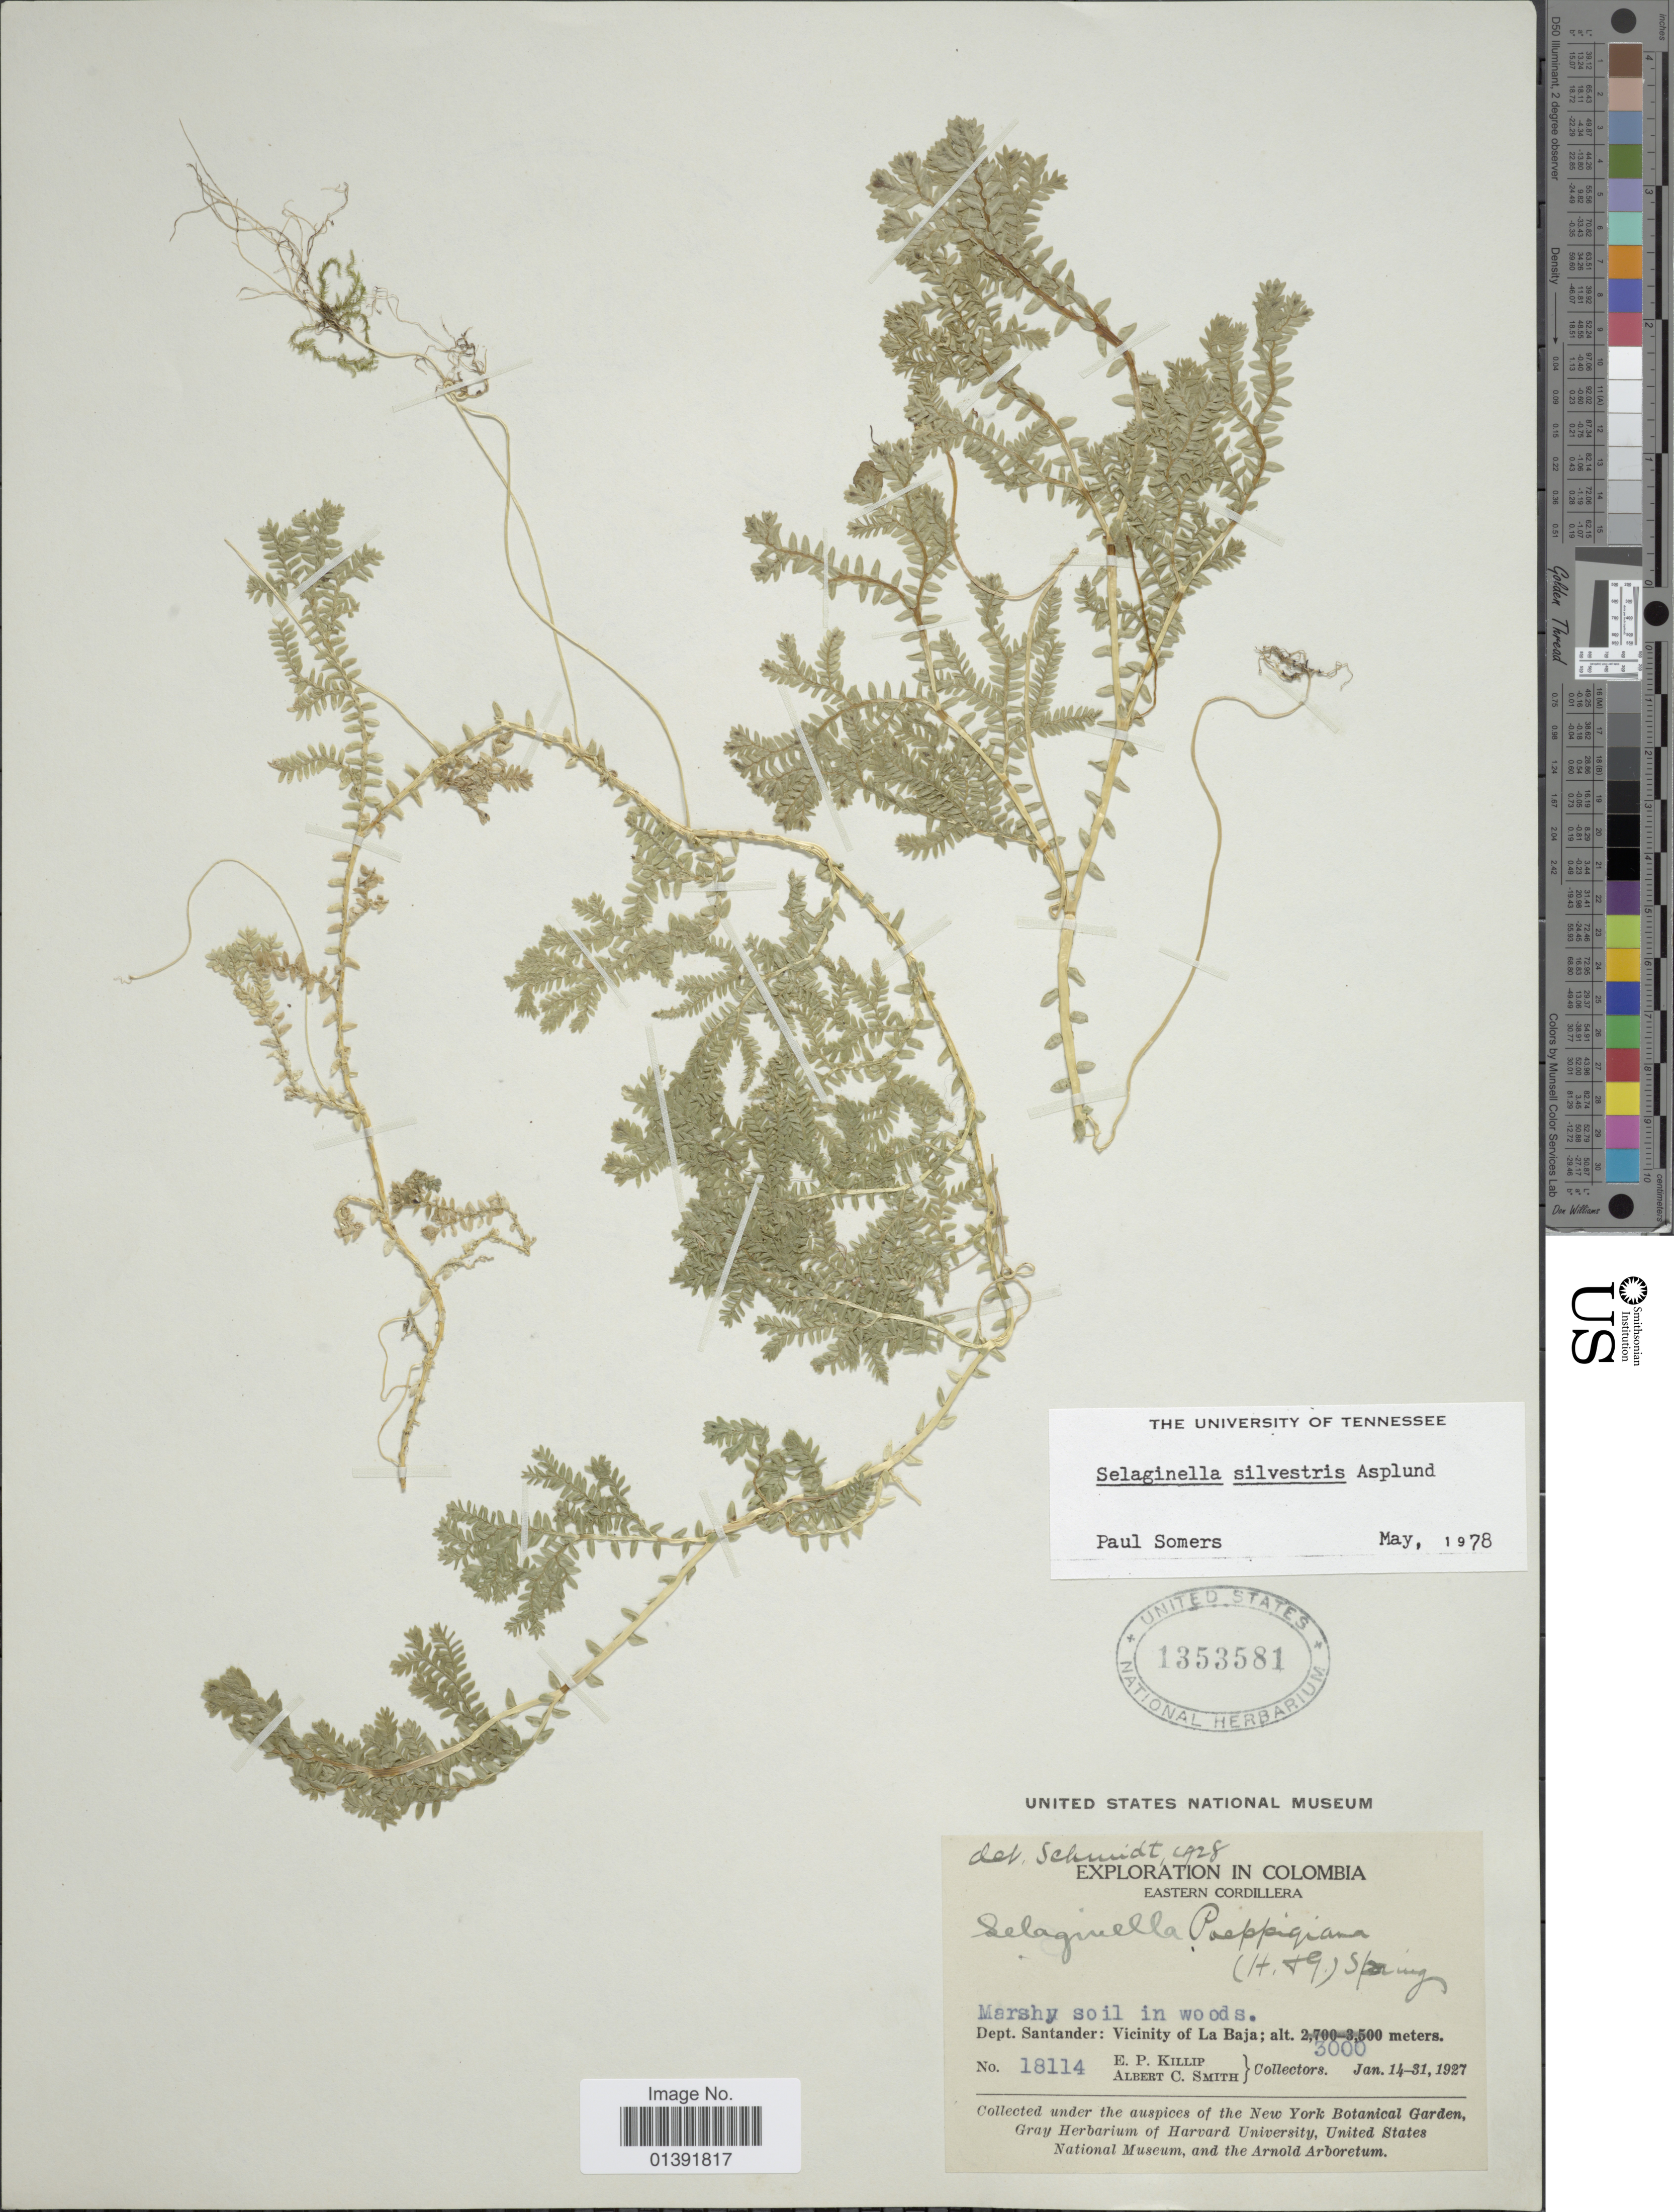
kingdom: Plantae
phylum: Tracheophyta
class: Lycopodiopsida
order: Selaginellales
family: Selaginellaceae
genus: Selaginella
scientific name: Selaginella silvestris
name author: Aspl.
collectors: E. P. Killip & A. C. Smith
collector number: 18114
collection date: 1927-01-14/1927-01-31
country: Colombia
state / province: Santander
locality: Eastern Cordillera, Vicinity of La Baja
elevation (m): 3000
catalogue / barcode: US 1353581